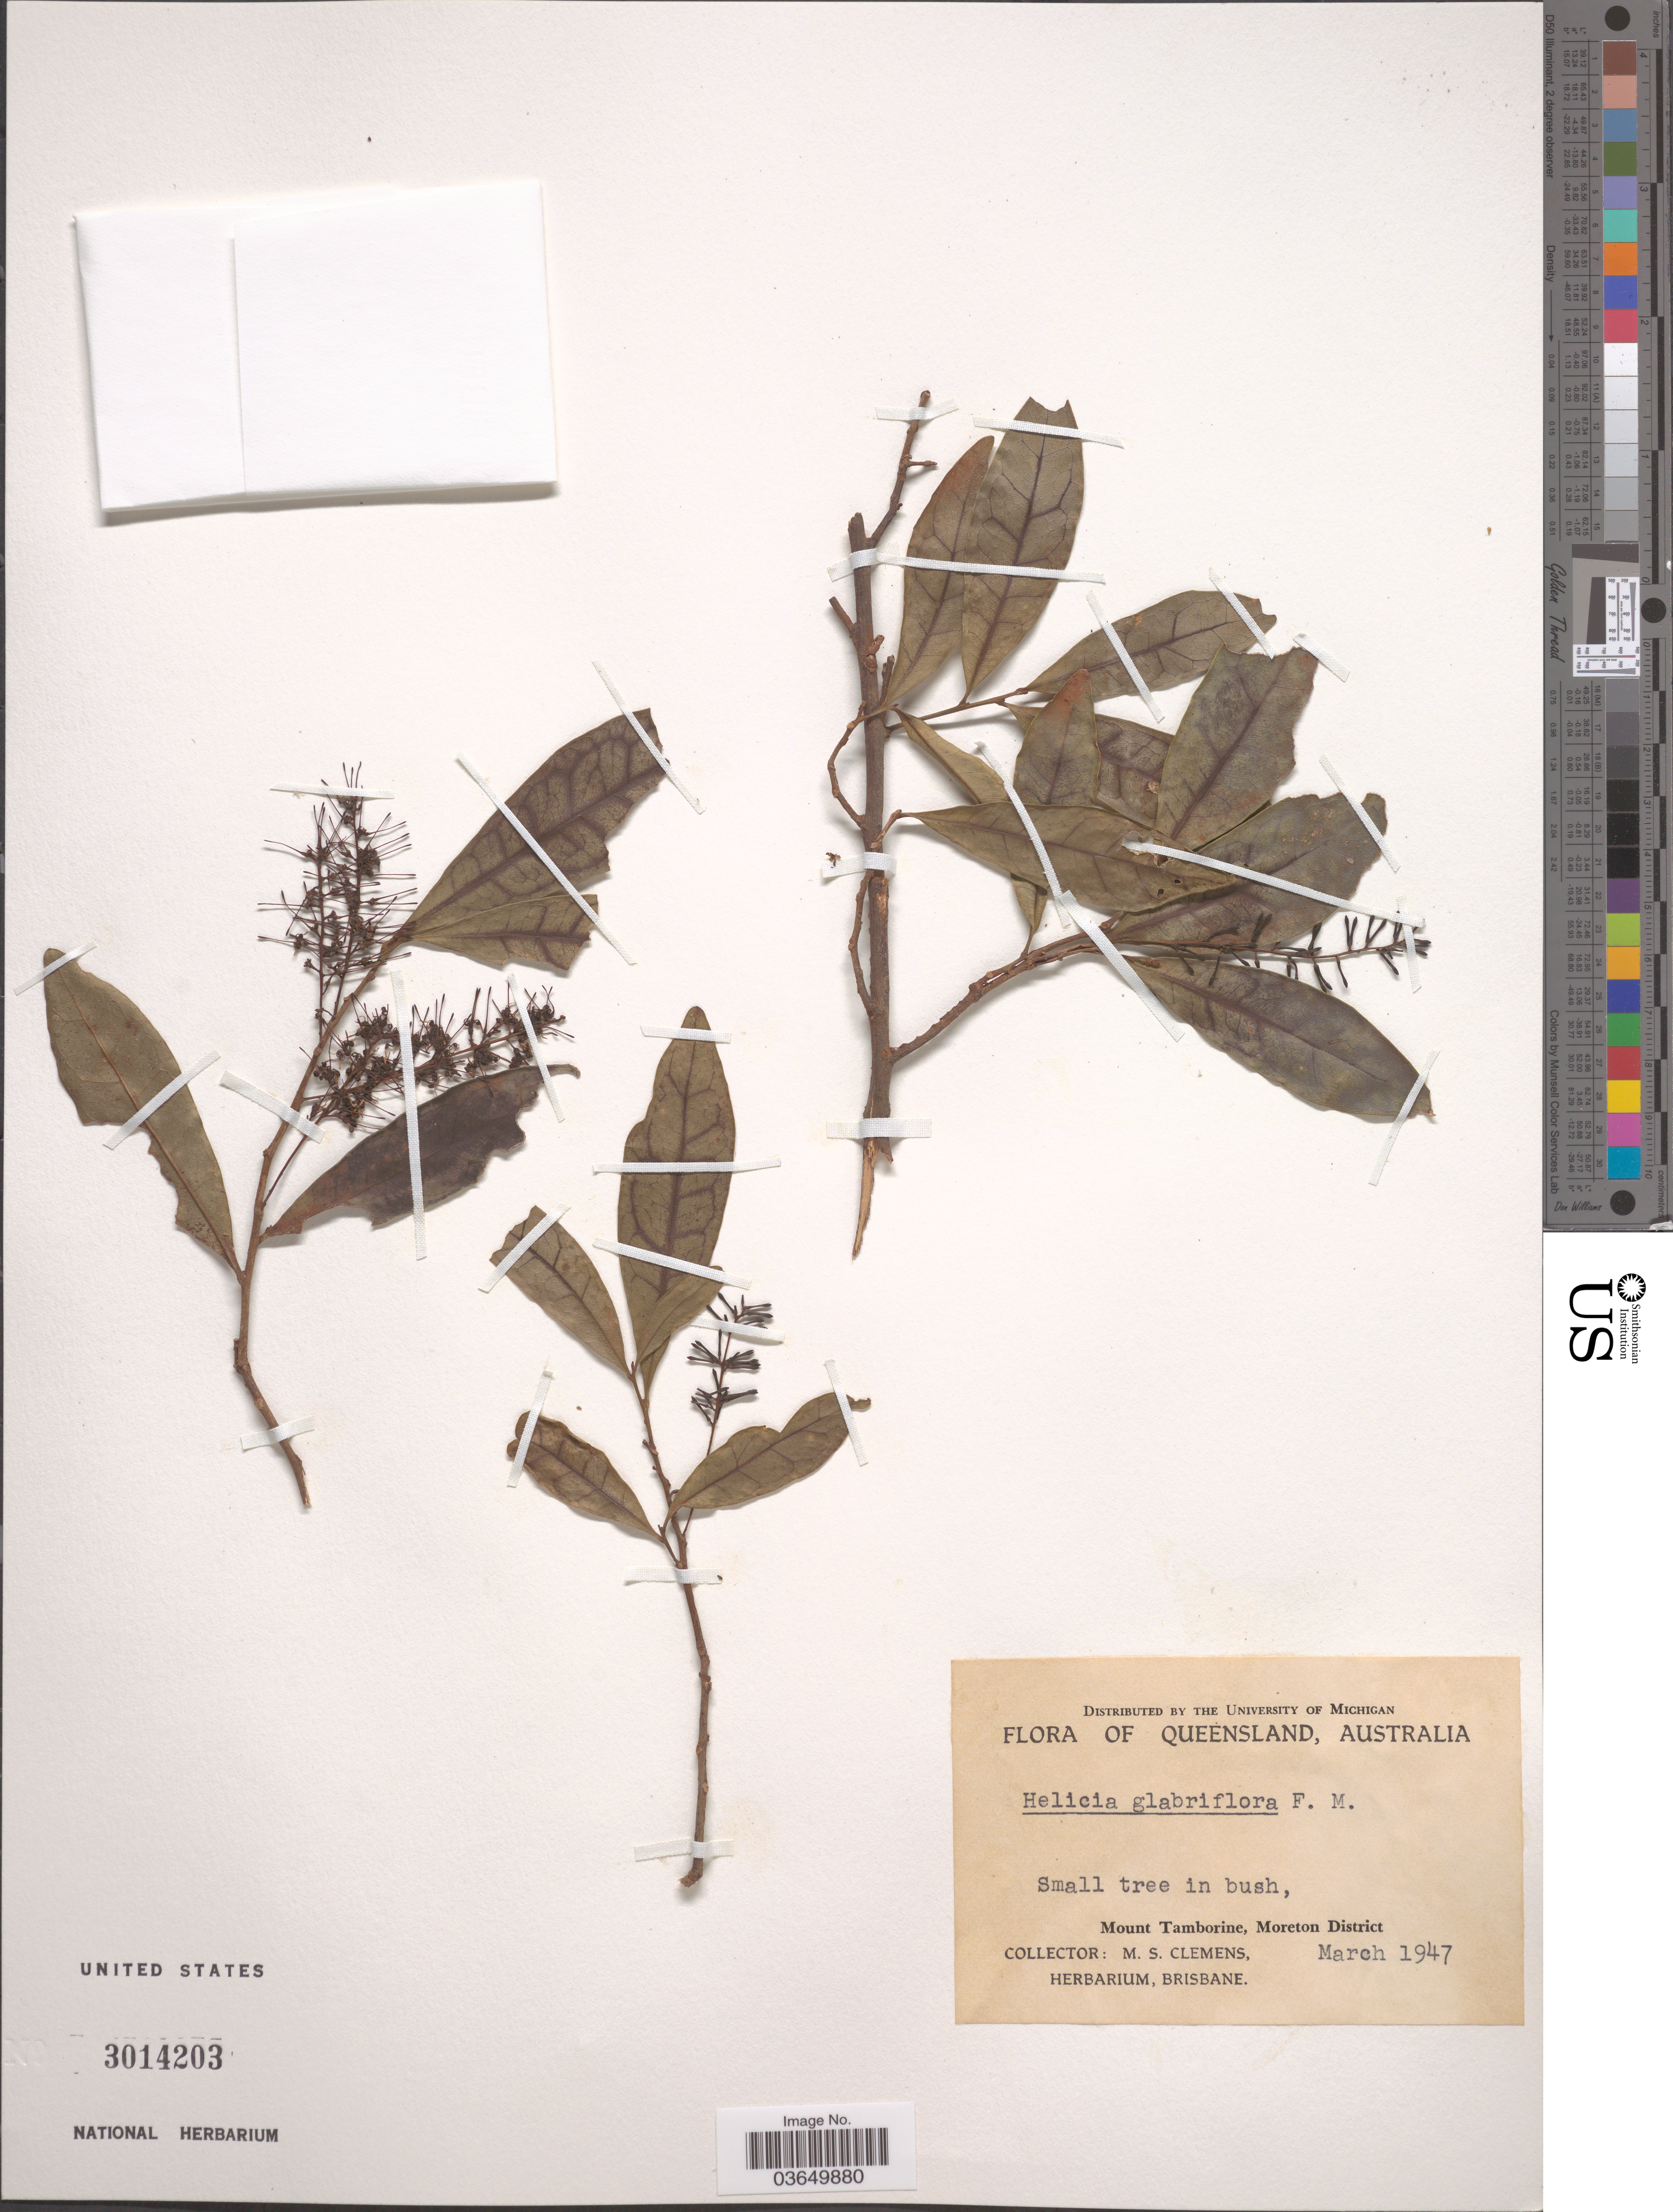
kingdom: Plantae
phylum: Tracheophyta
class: Magnoliopsida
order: Proteales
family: Proteaceae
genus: Helicia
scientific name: Helicia glabriflora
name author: F. Muell.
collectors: M. S. Clemens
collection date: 1947-03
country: Australia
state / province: Queensland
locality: Mount Tamborine, Moreton District.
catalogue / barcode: US 3014203